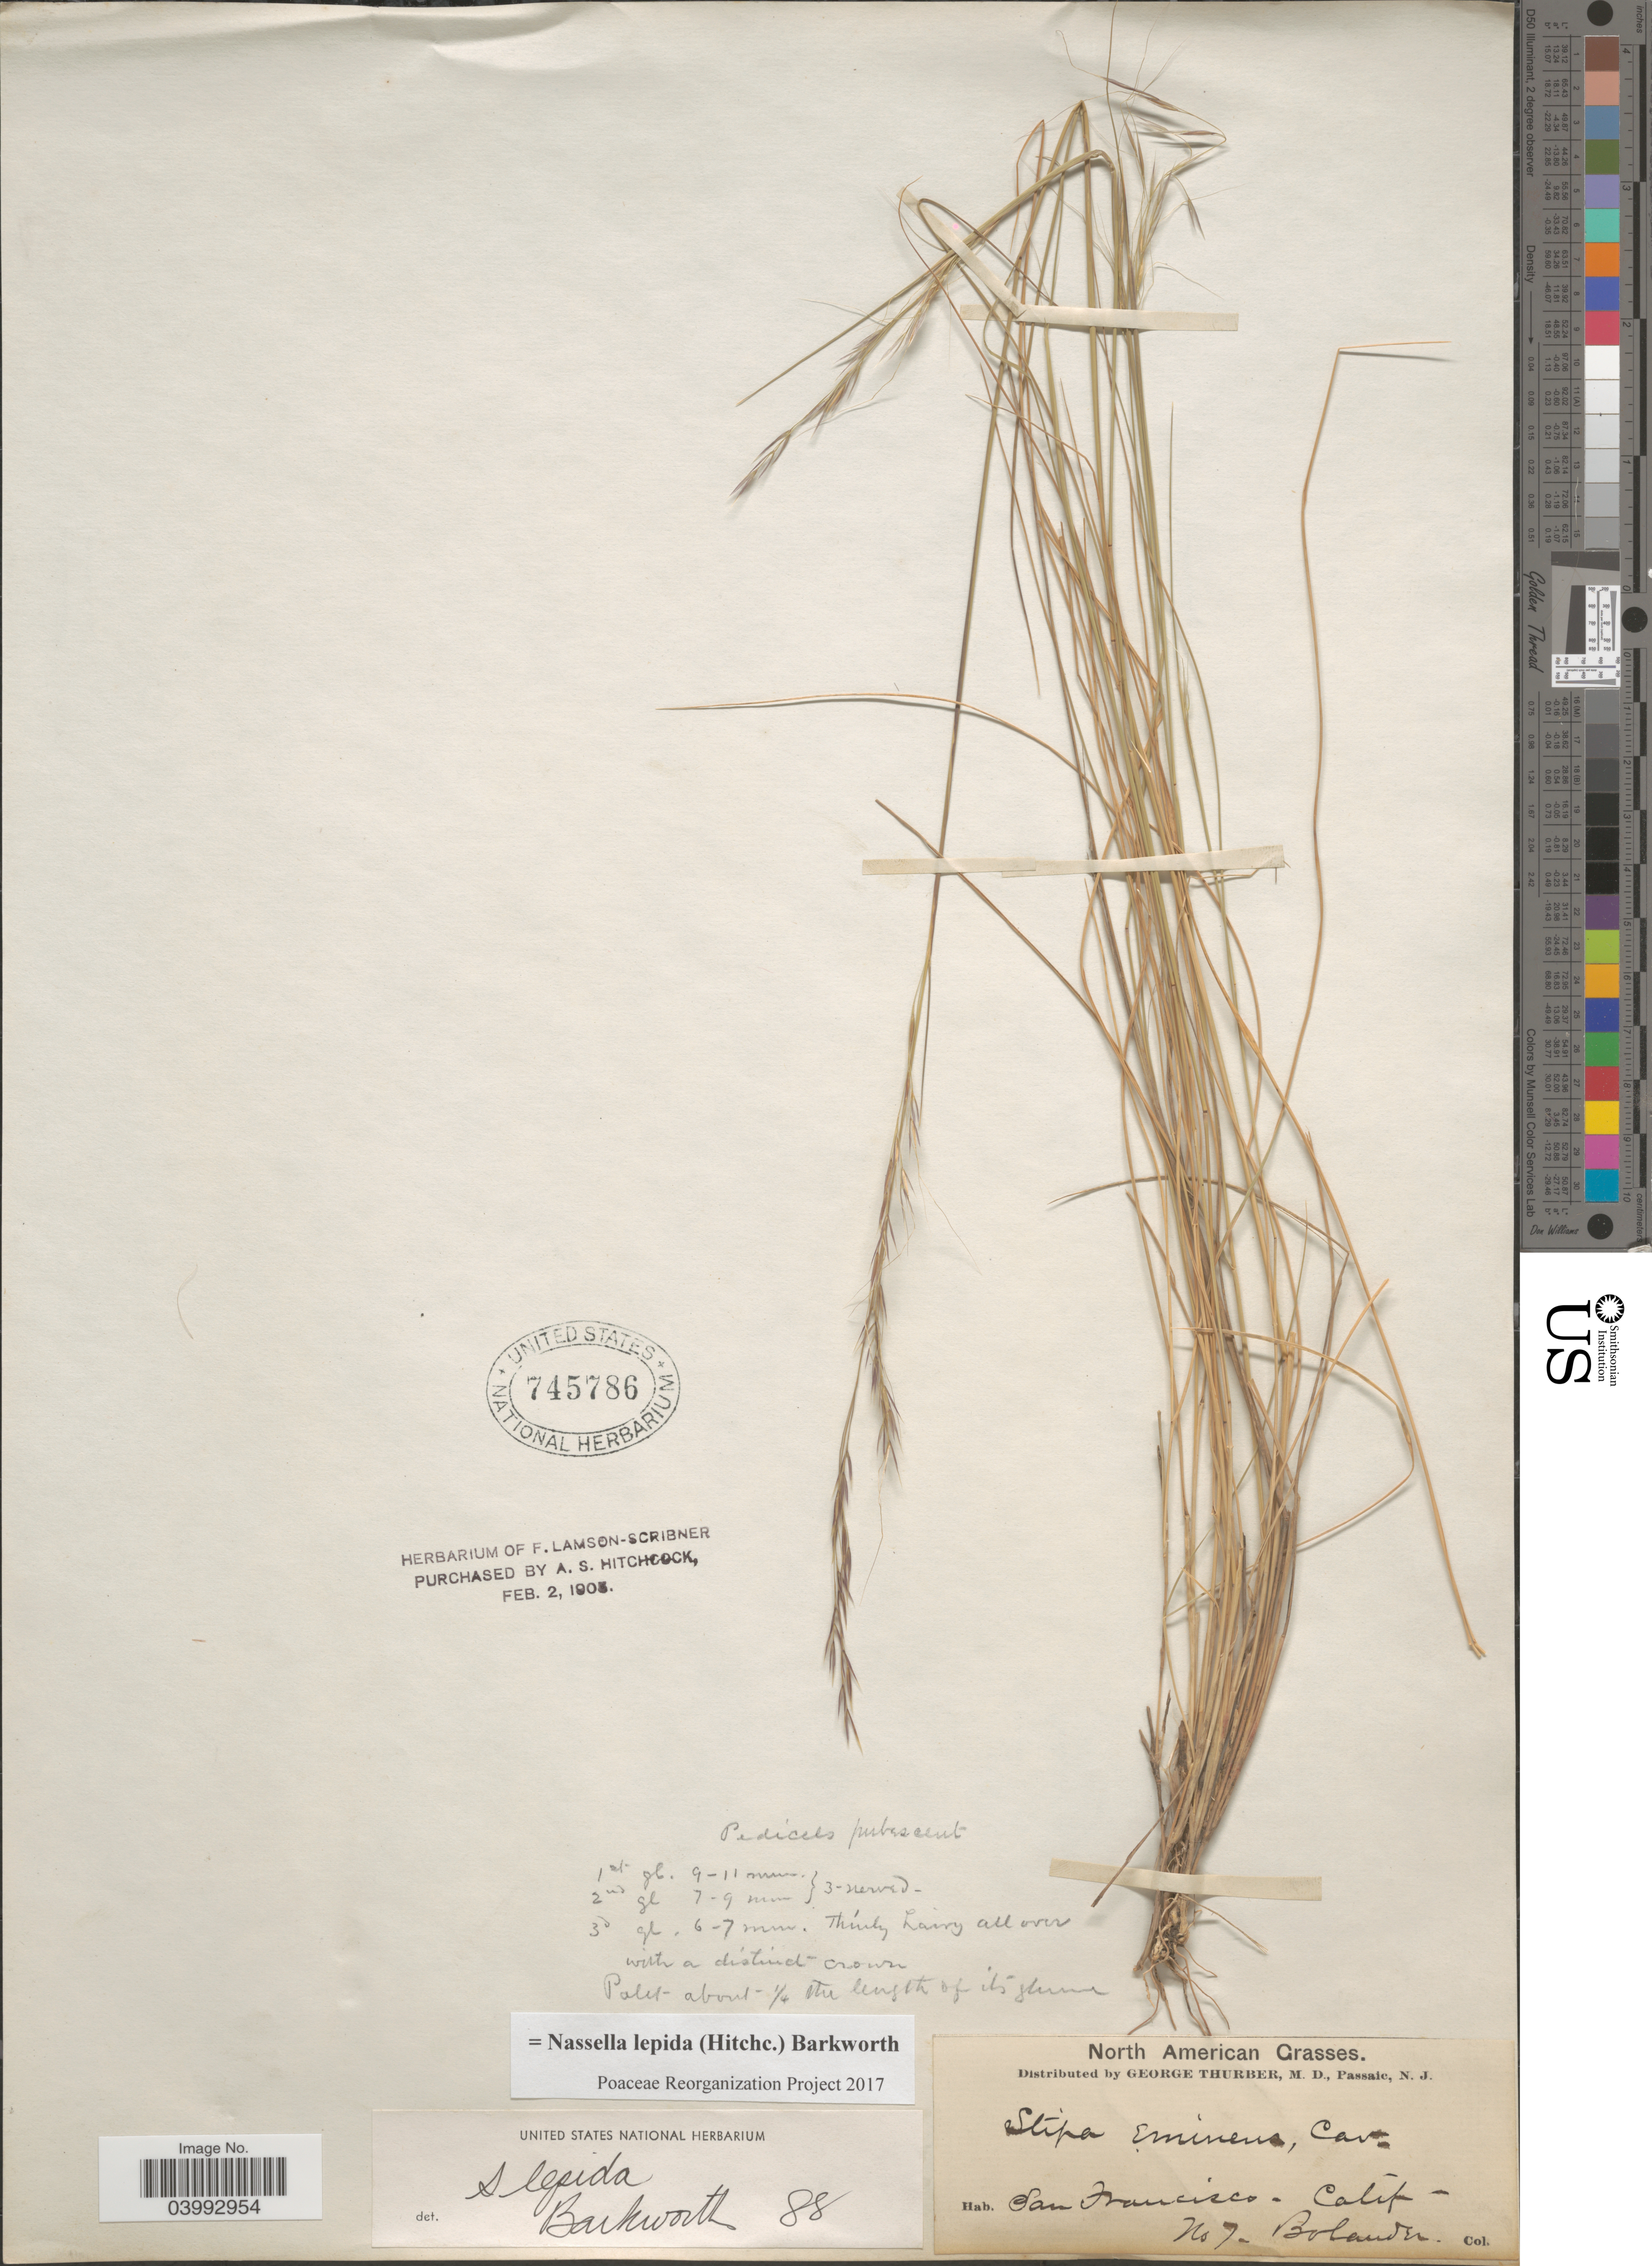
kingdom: Plantae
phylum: Tracheophyta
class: Liliopsida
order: Poales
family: Poaceae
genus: Nassella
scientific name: Nassella lepida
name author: (Hitchc.) Barkworth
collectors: H. Bolander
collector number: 7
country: United States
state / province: California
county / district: San Francisco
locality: San Francisco.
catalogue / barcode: US 745786